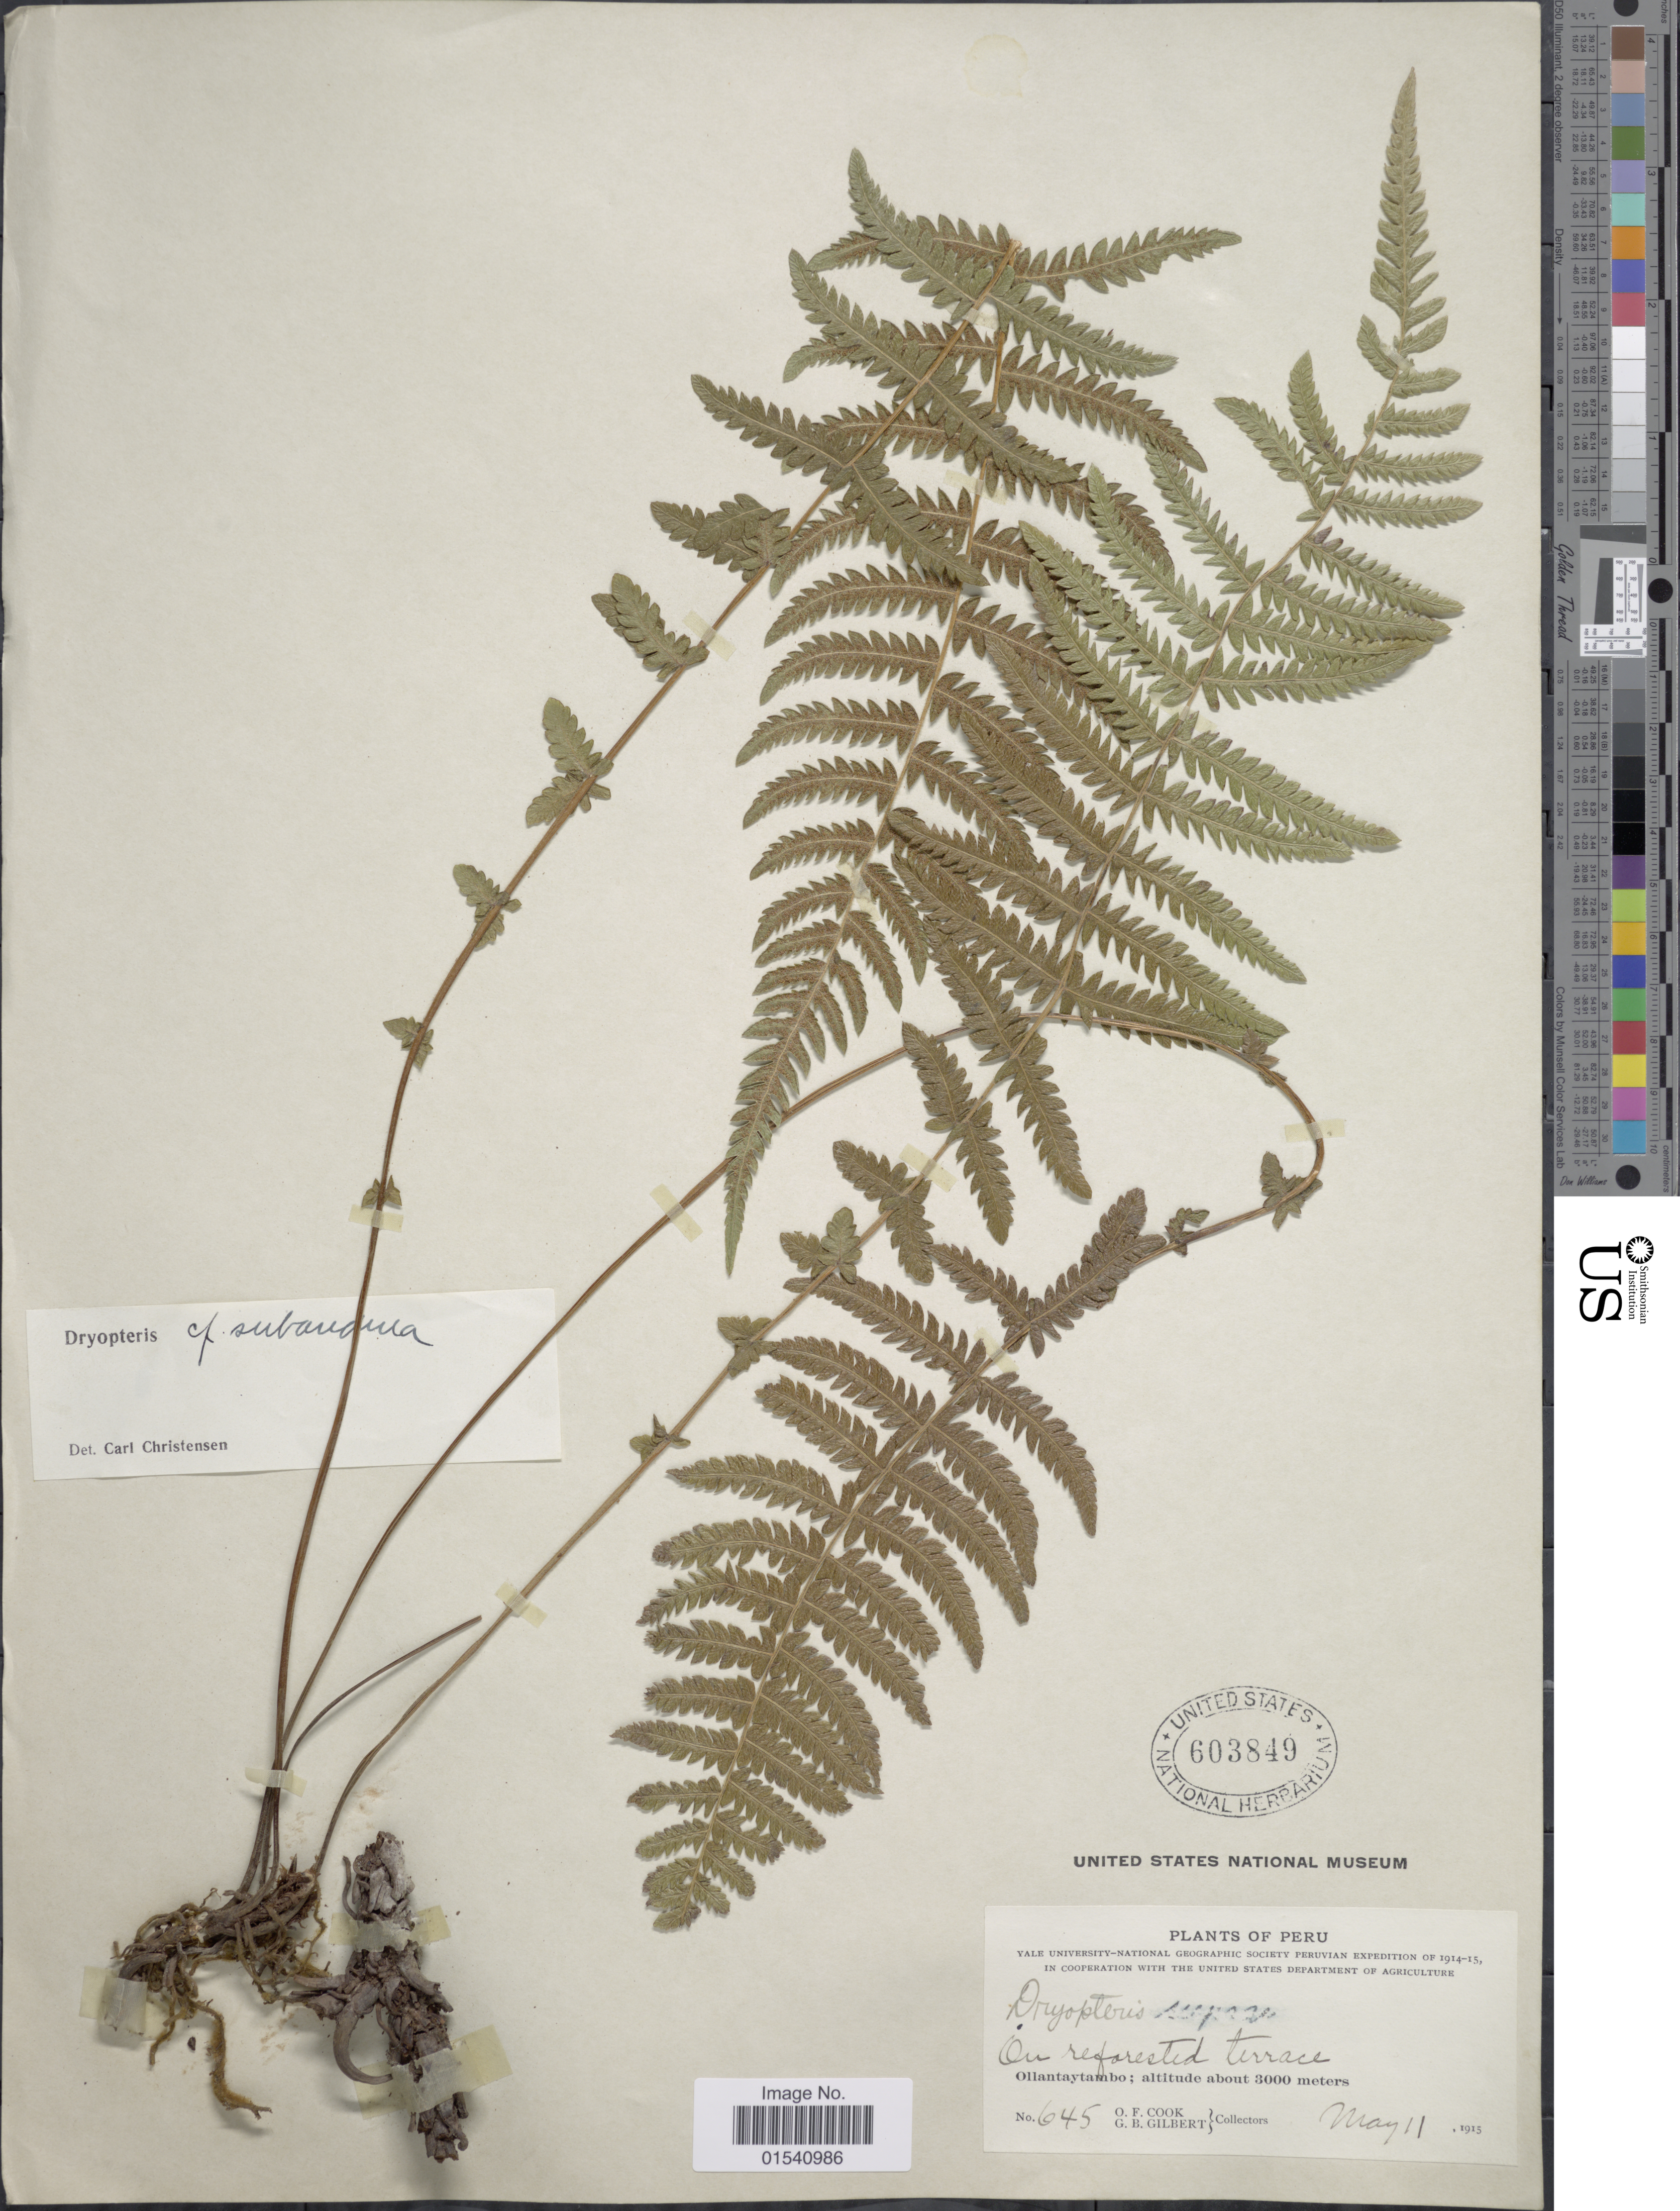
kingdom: Plantae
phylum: Tracheophyta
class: Polypodiopsida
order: Polypodiales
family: Thelypteridaceae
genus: Amauropelta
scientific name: Amauropelta rufa (Poir.) comb. nov., ined 2015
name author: (Poir.)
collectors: O. F. Cook & G. B. Gilbert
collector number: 645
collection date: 1915-05-11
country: Peru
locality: Ollantayambo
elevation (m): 3000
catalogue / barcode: US 603849